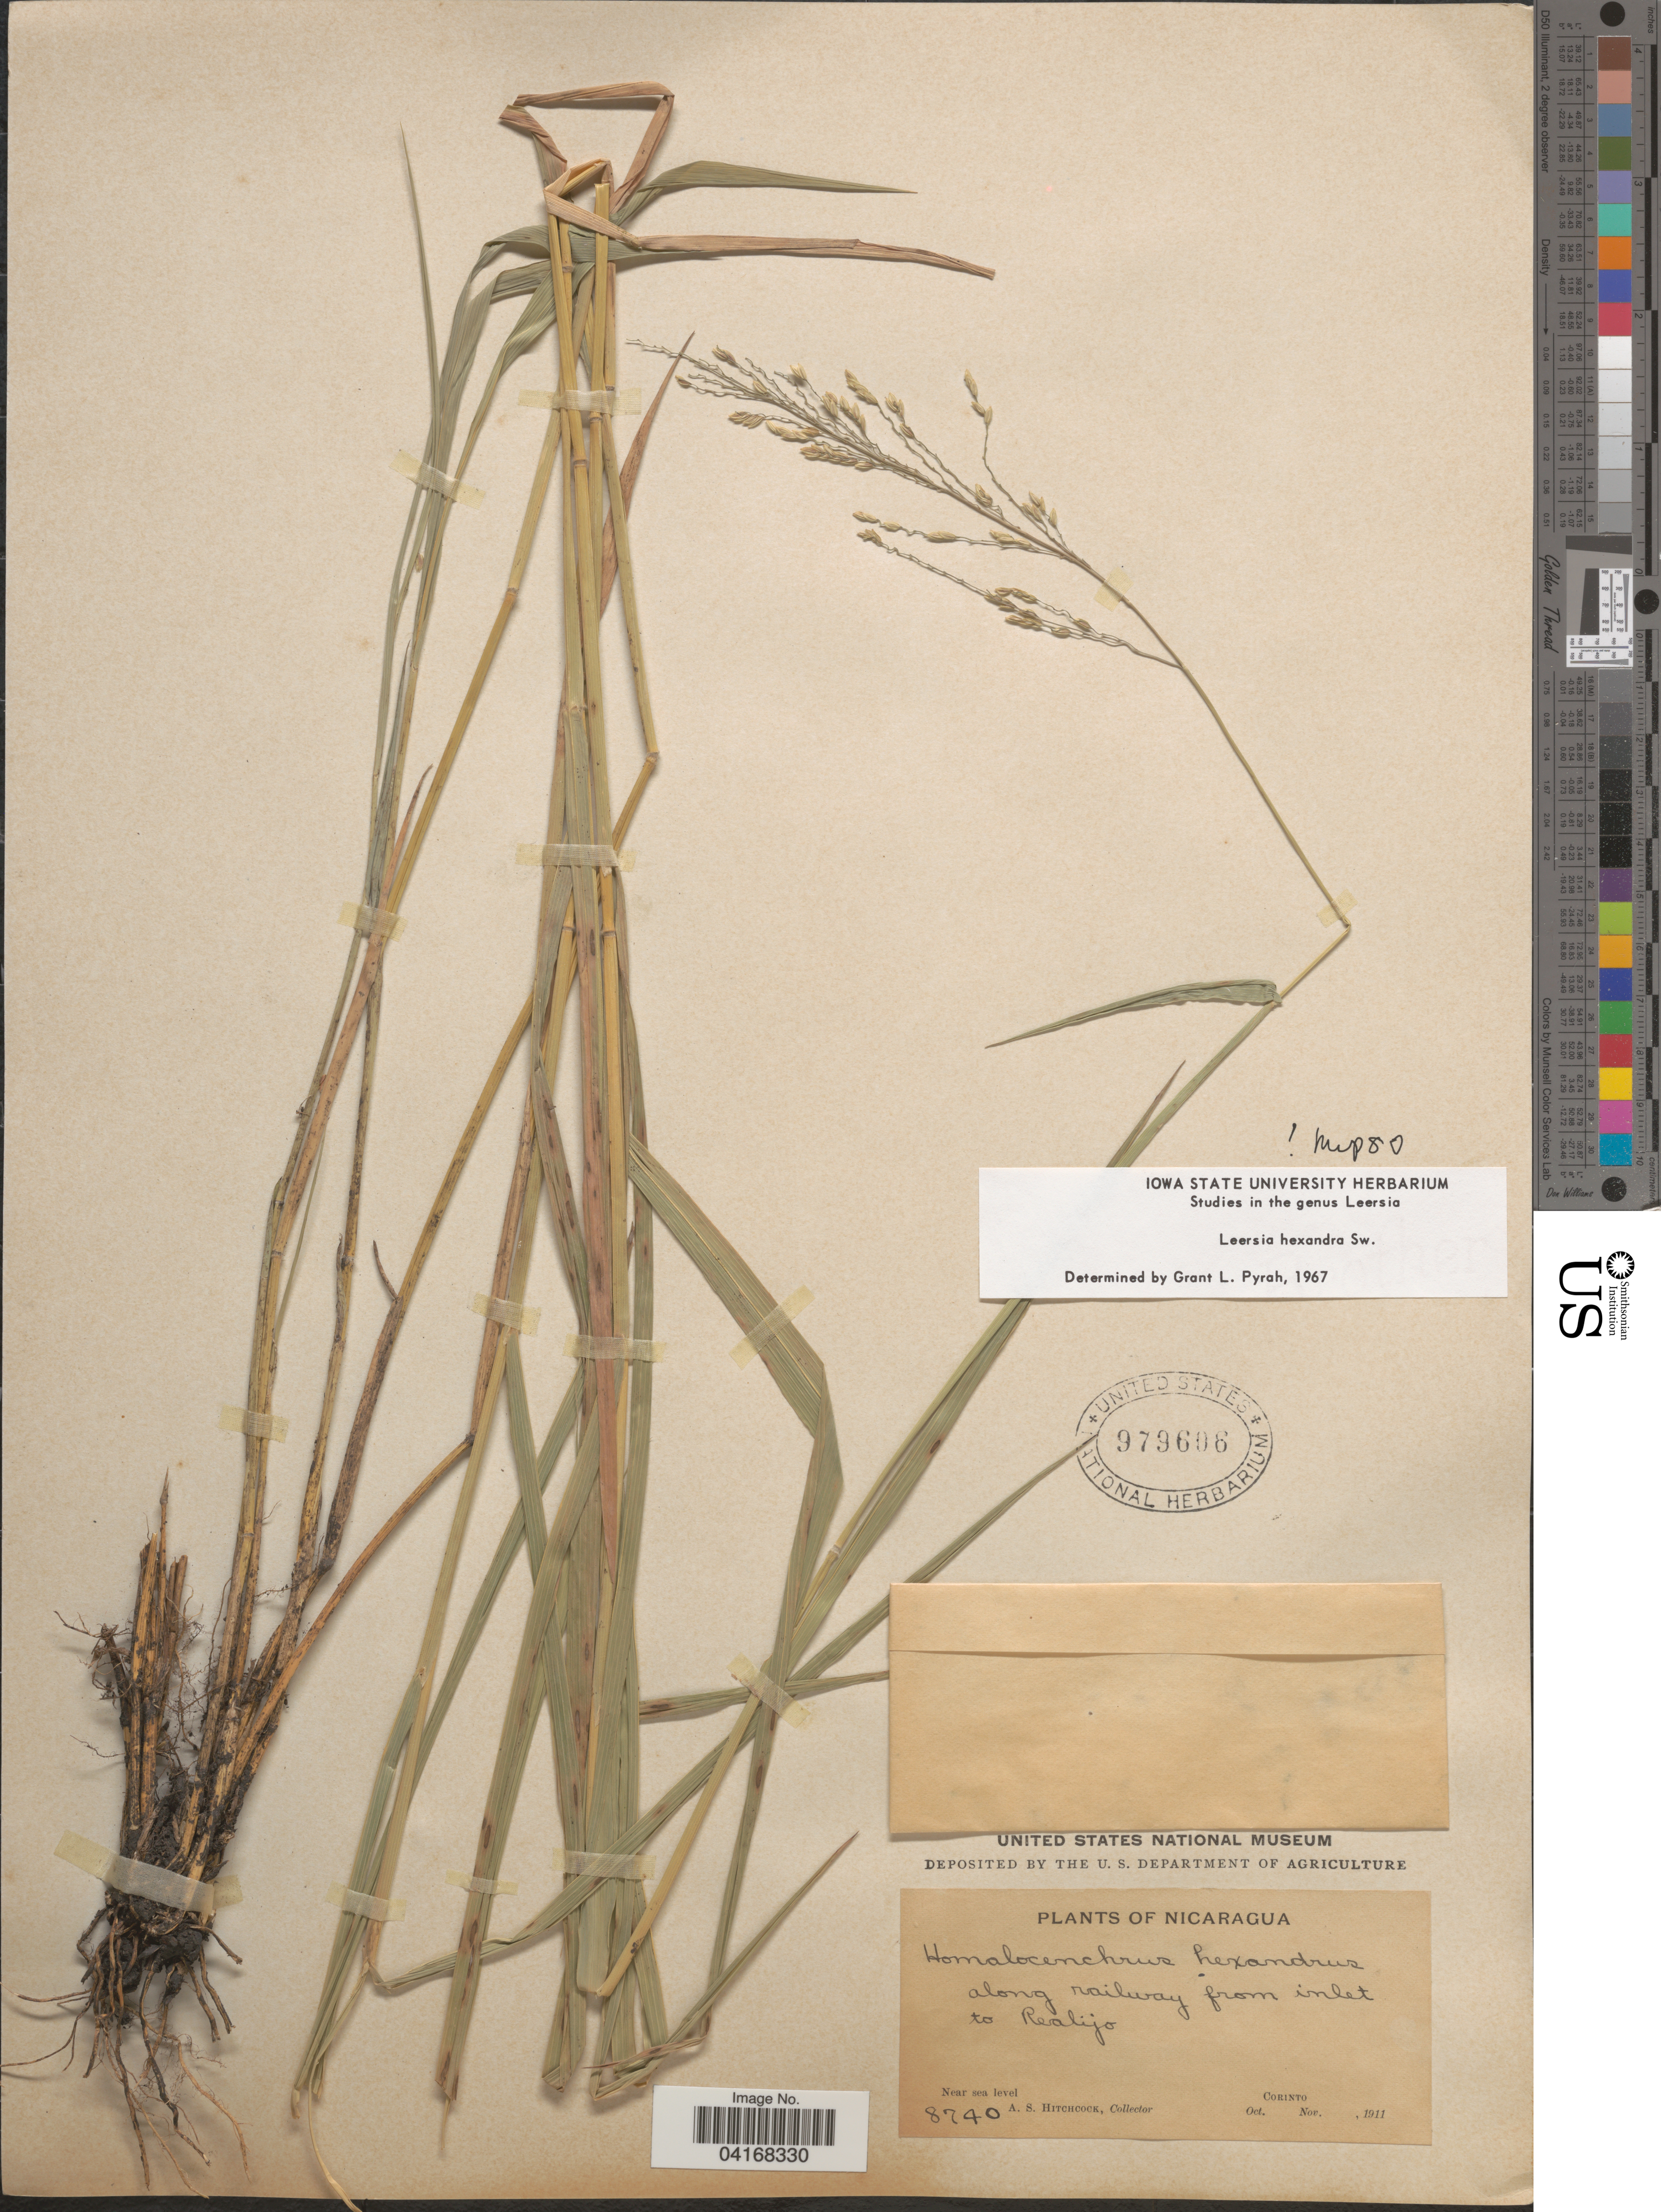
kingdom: Plantae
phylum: Tracheophyta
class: Liliopsida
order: Poales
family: Poaceae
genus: Leersia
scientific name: Leersia hexandra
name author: Sw.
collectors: A. S. Hitchcock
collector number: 8740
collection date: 1911-10/1911-11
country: Nicaragua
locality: Along railway from inlet to Realijo. Corinto.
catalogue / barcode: US 979606